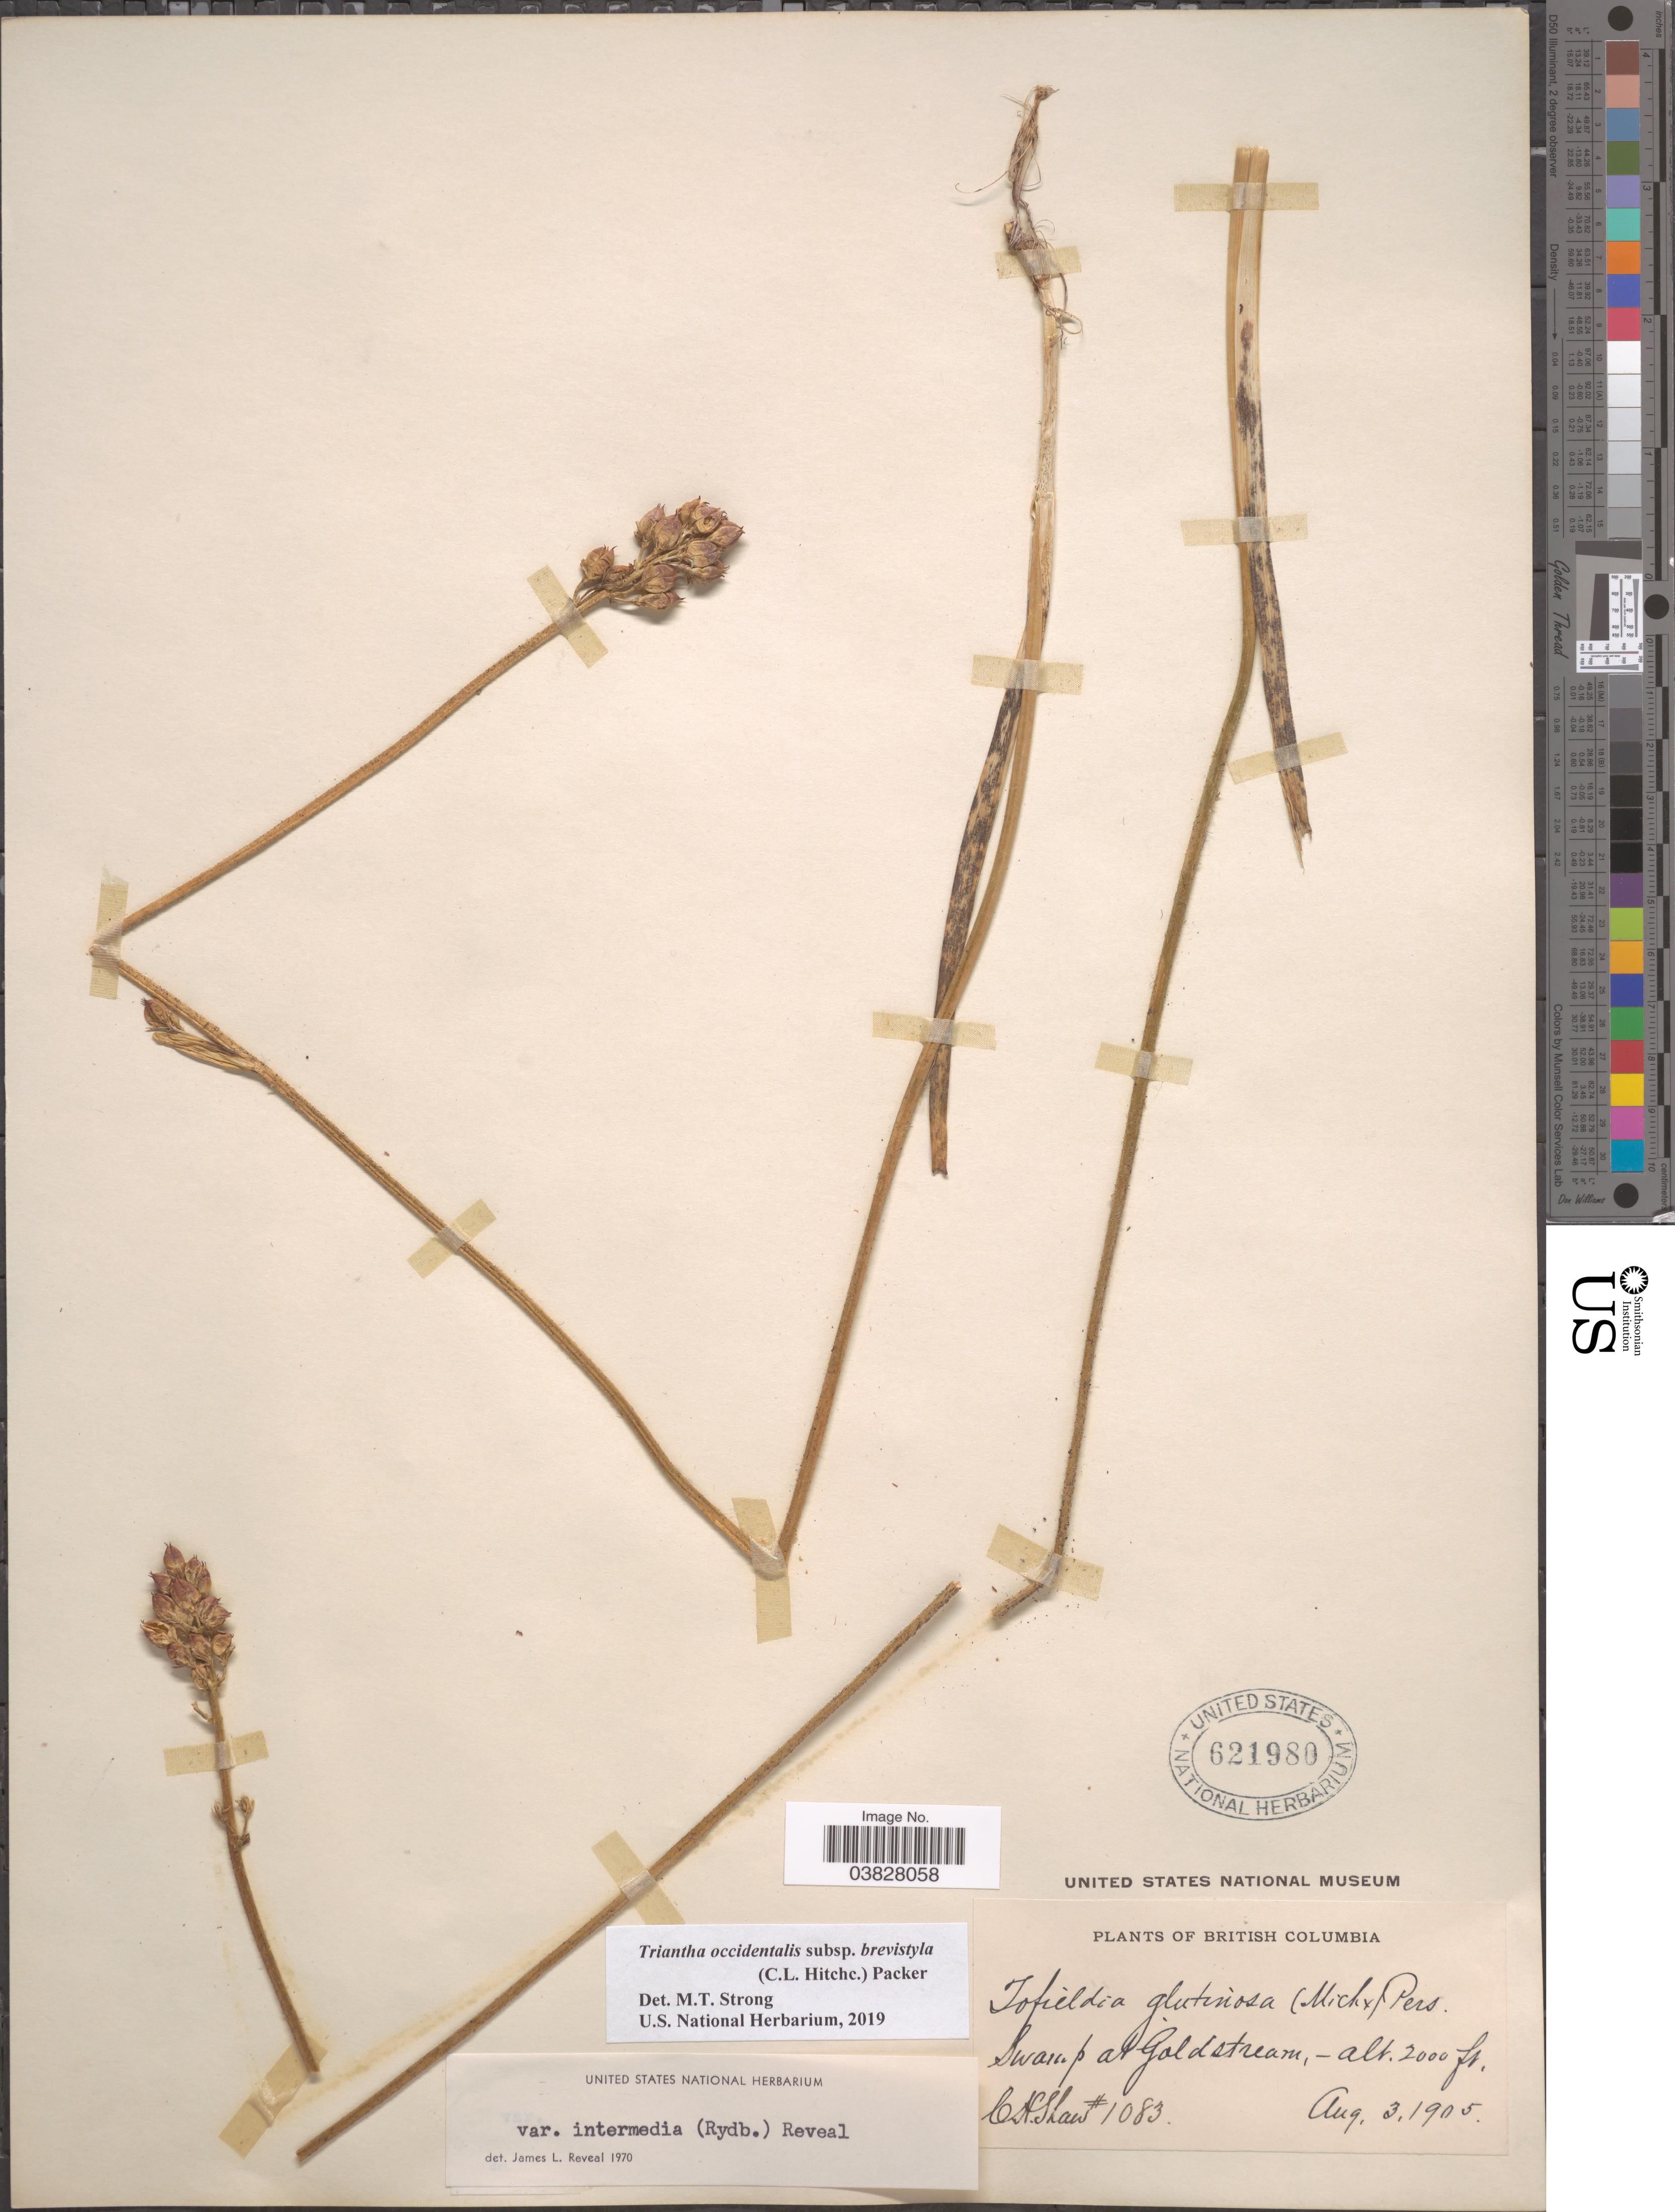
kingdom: Plantae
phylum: Tracheophyta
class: Liliopsida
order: Alismatales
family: Tofieldiaceae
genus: Triantha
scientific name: Triantha occidentalis subsp. brevistyla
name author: (C.L. Hitchc.) Packer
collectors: C. H. Shaw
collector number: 1083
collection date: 1905-08-03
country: Canada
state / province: British Columbia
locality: Swamp at Goldstream.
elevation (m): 610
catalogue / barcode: US 621980